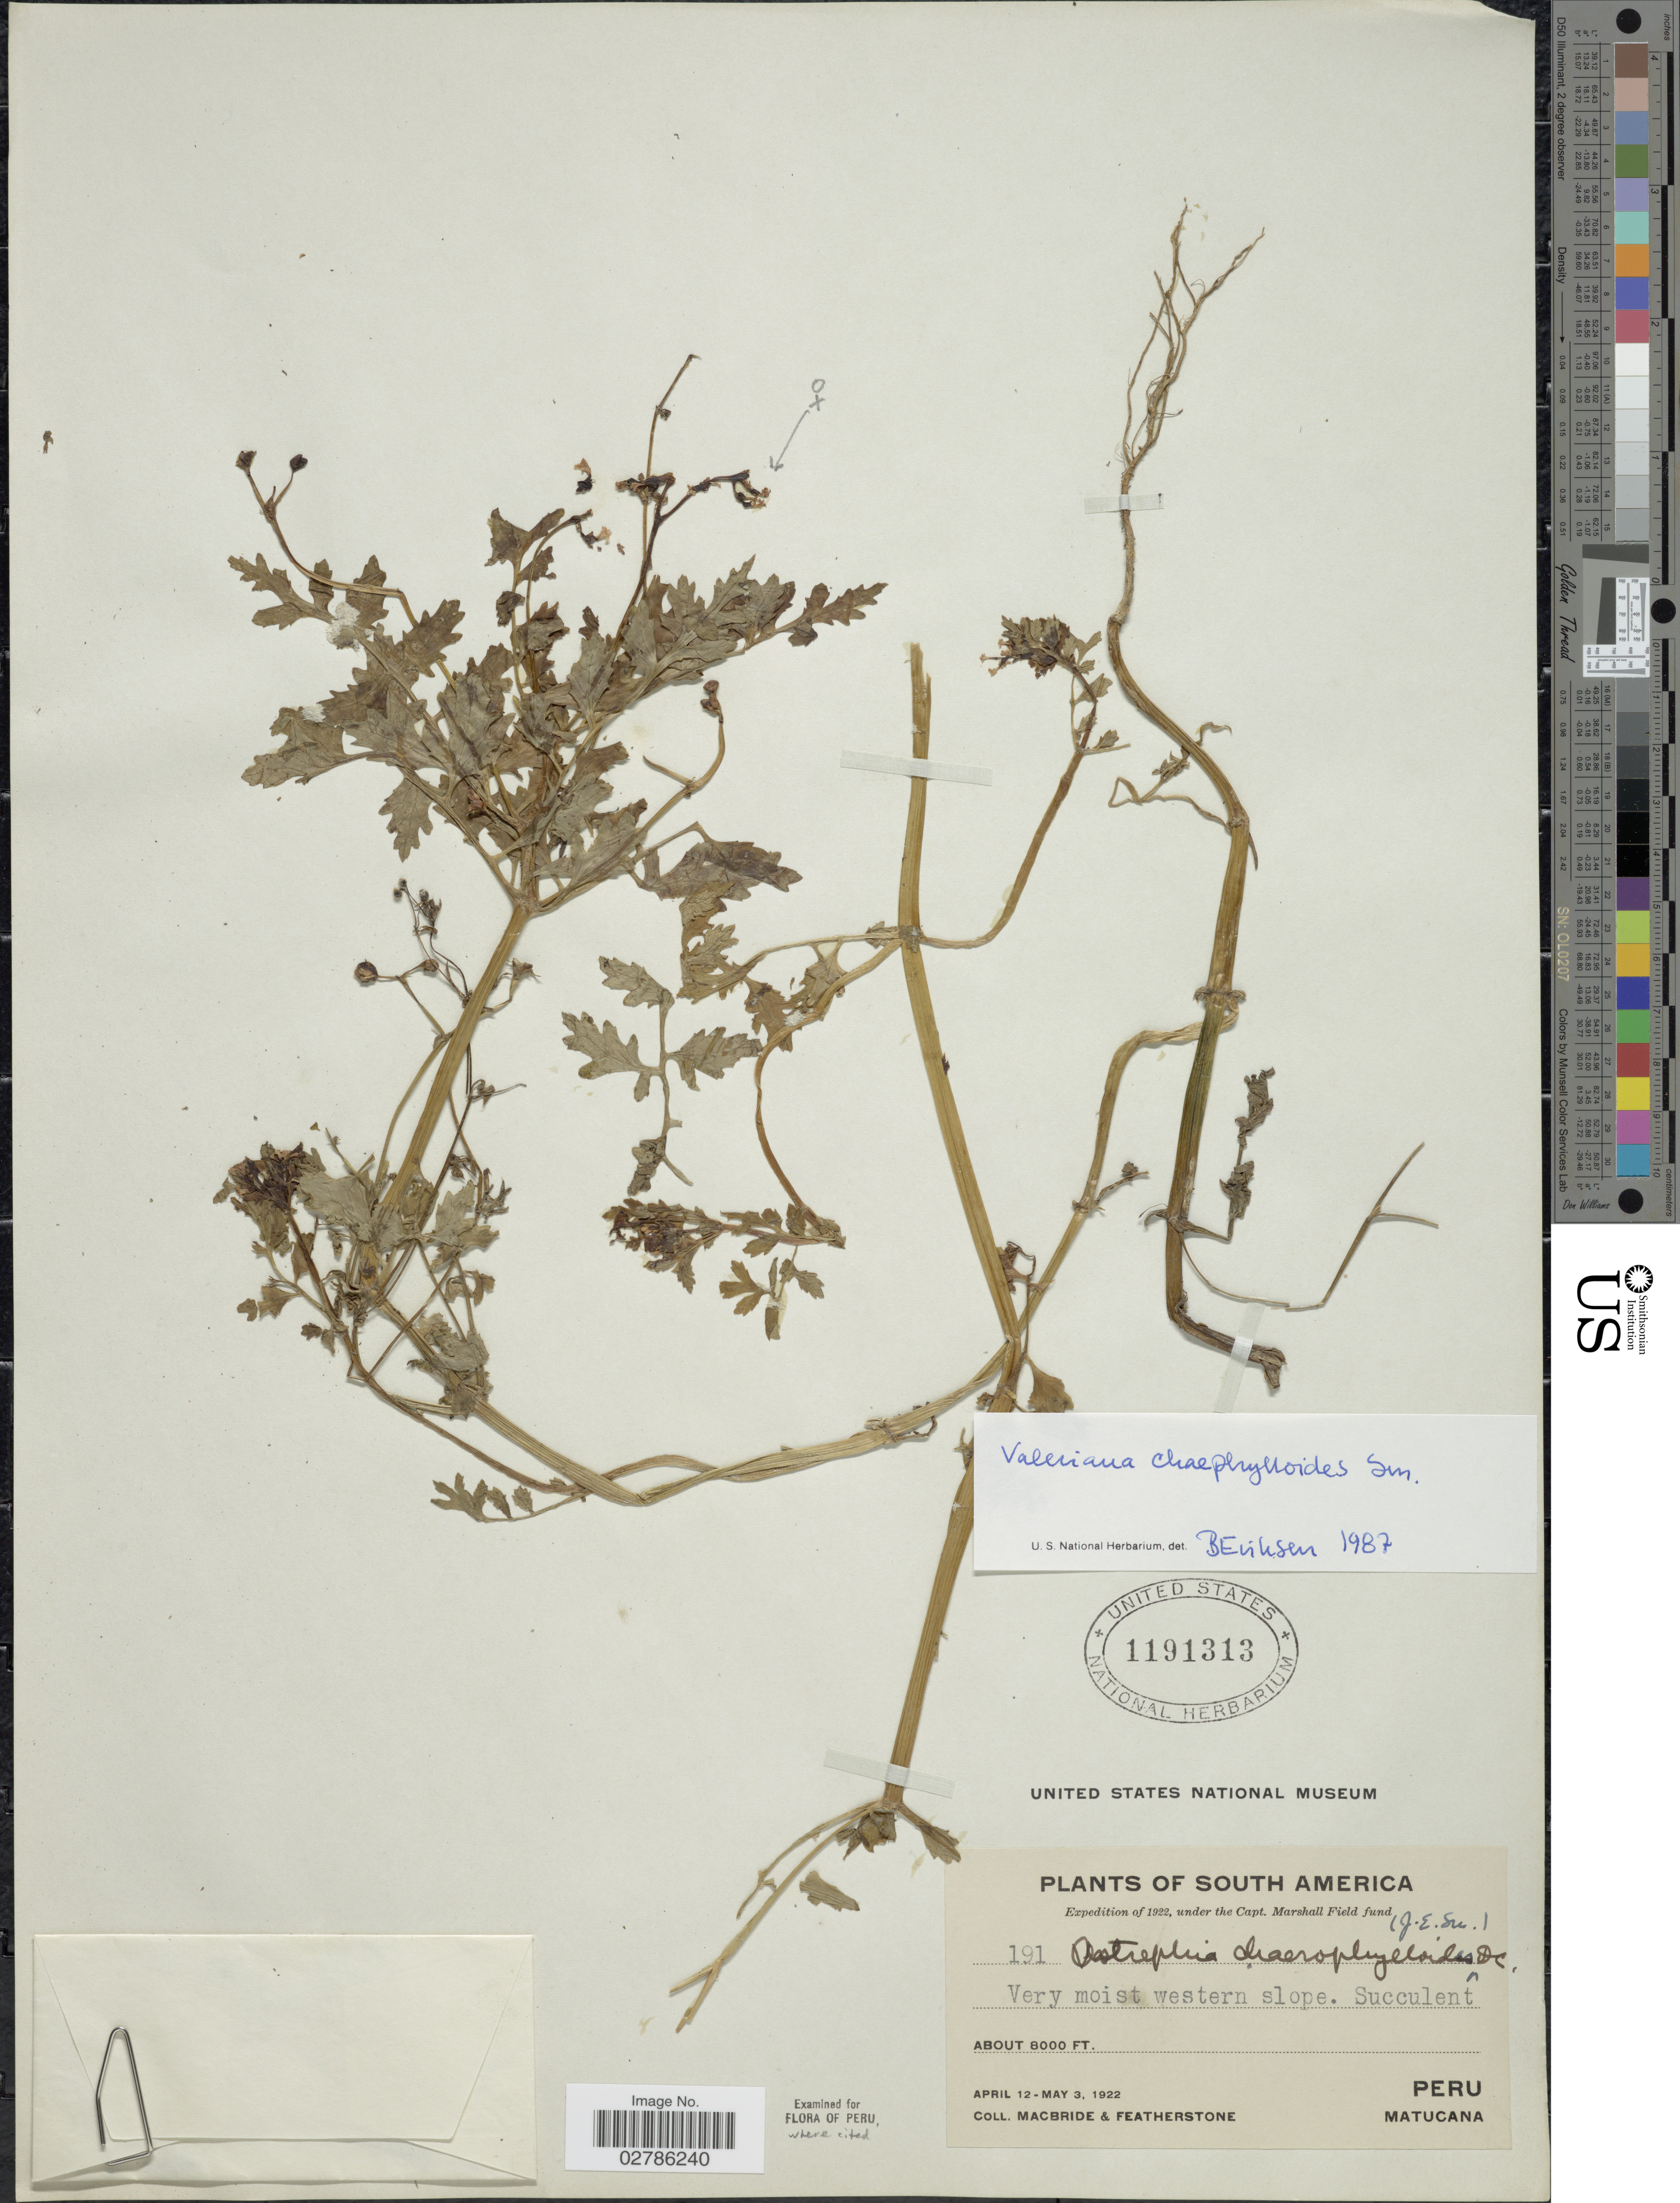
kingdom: Plantae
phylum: Tracheophyta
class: Magnoliopsida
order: Dipsacales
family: Caprifoliaceae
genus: Astrephia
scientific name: Astrephia chaerophylloides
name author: (Sm.) DC.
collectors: Macbride, -- & -. Featherstone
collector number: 191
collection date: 1922-04-12/1922-05-03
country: Peru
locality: Very moist western slope, Matucana.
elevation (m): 2438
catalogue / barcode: US 1191313